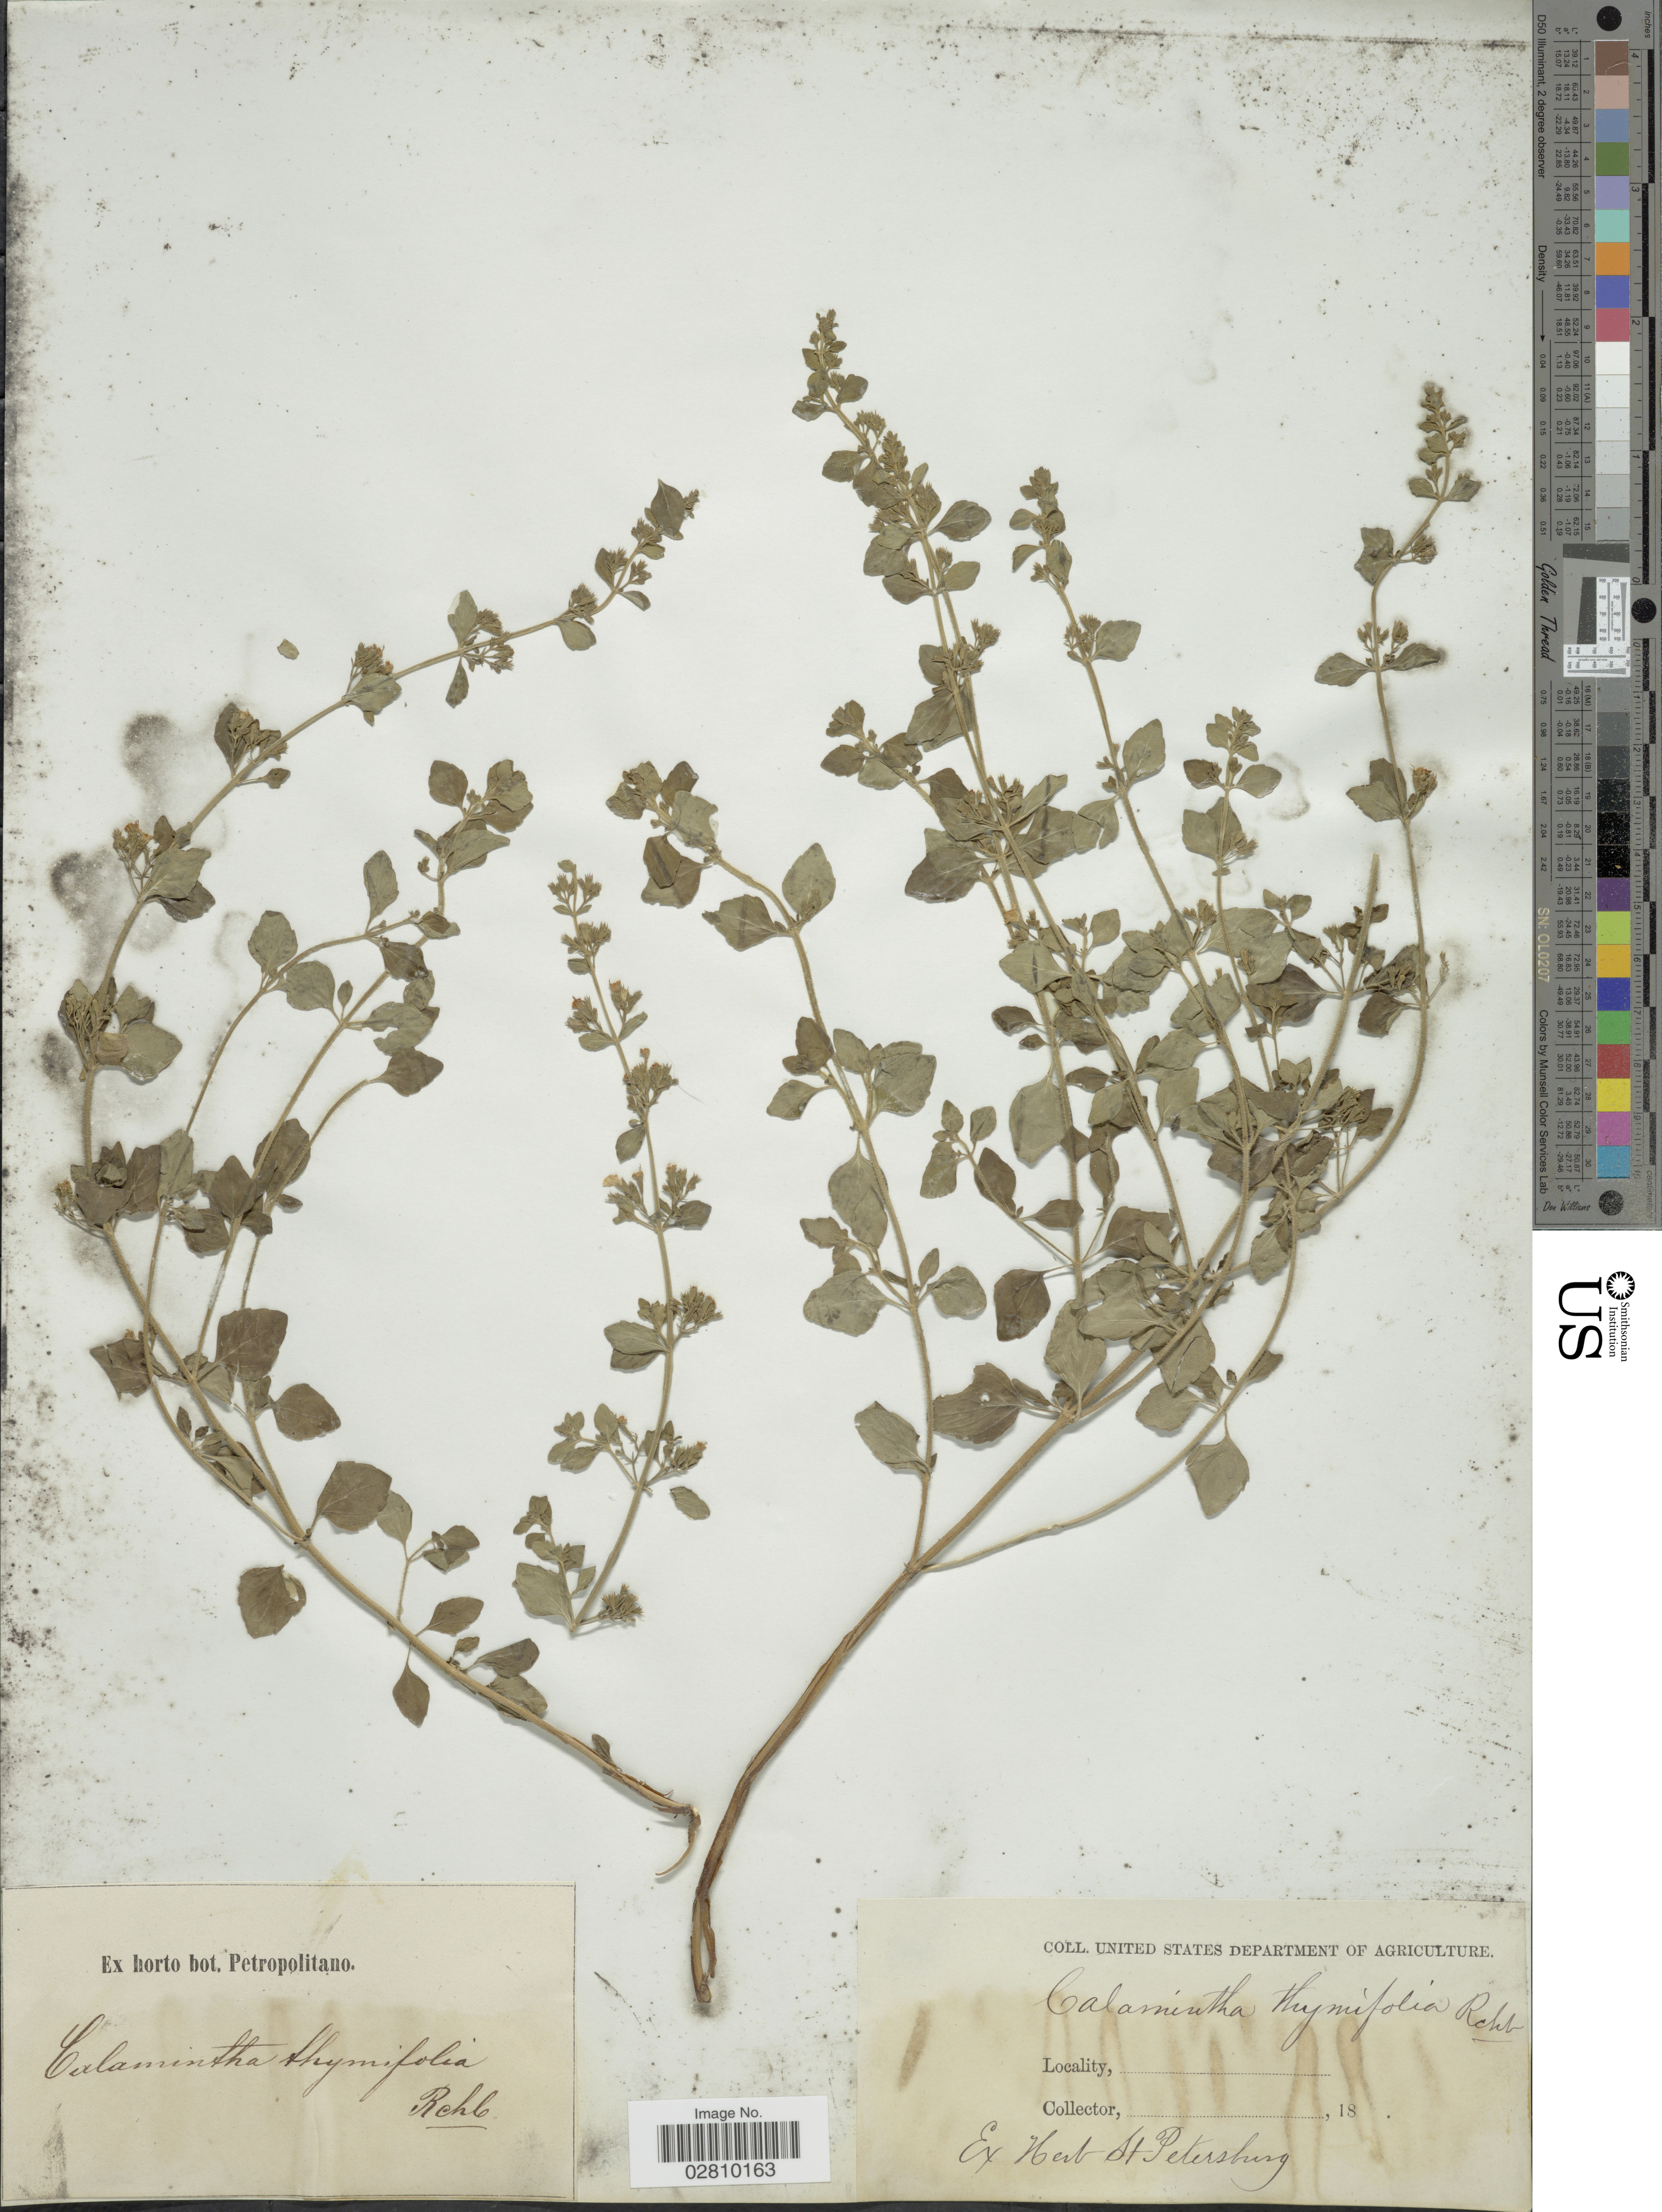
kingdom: Plantae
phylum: Tracheophyta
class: Magnoliopsida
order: Lamiales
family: Lamiaceae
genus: Calamintha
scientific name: Calamintha thymifolia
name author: (Scop.) Rchb.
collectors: ex herb. U. S. Department of Agriculture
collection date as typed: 18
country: Russian Federation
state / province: St. Petersburg